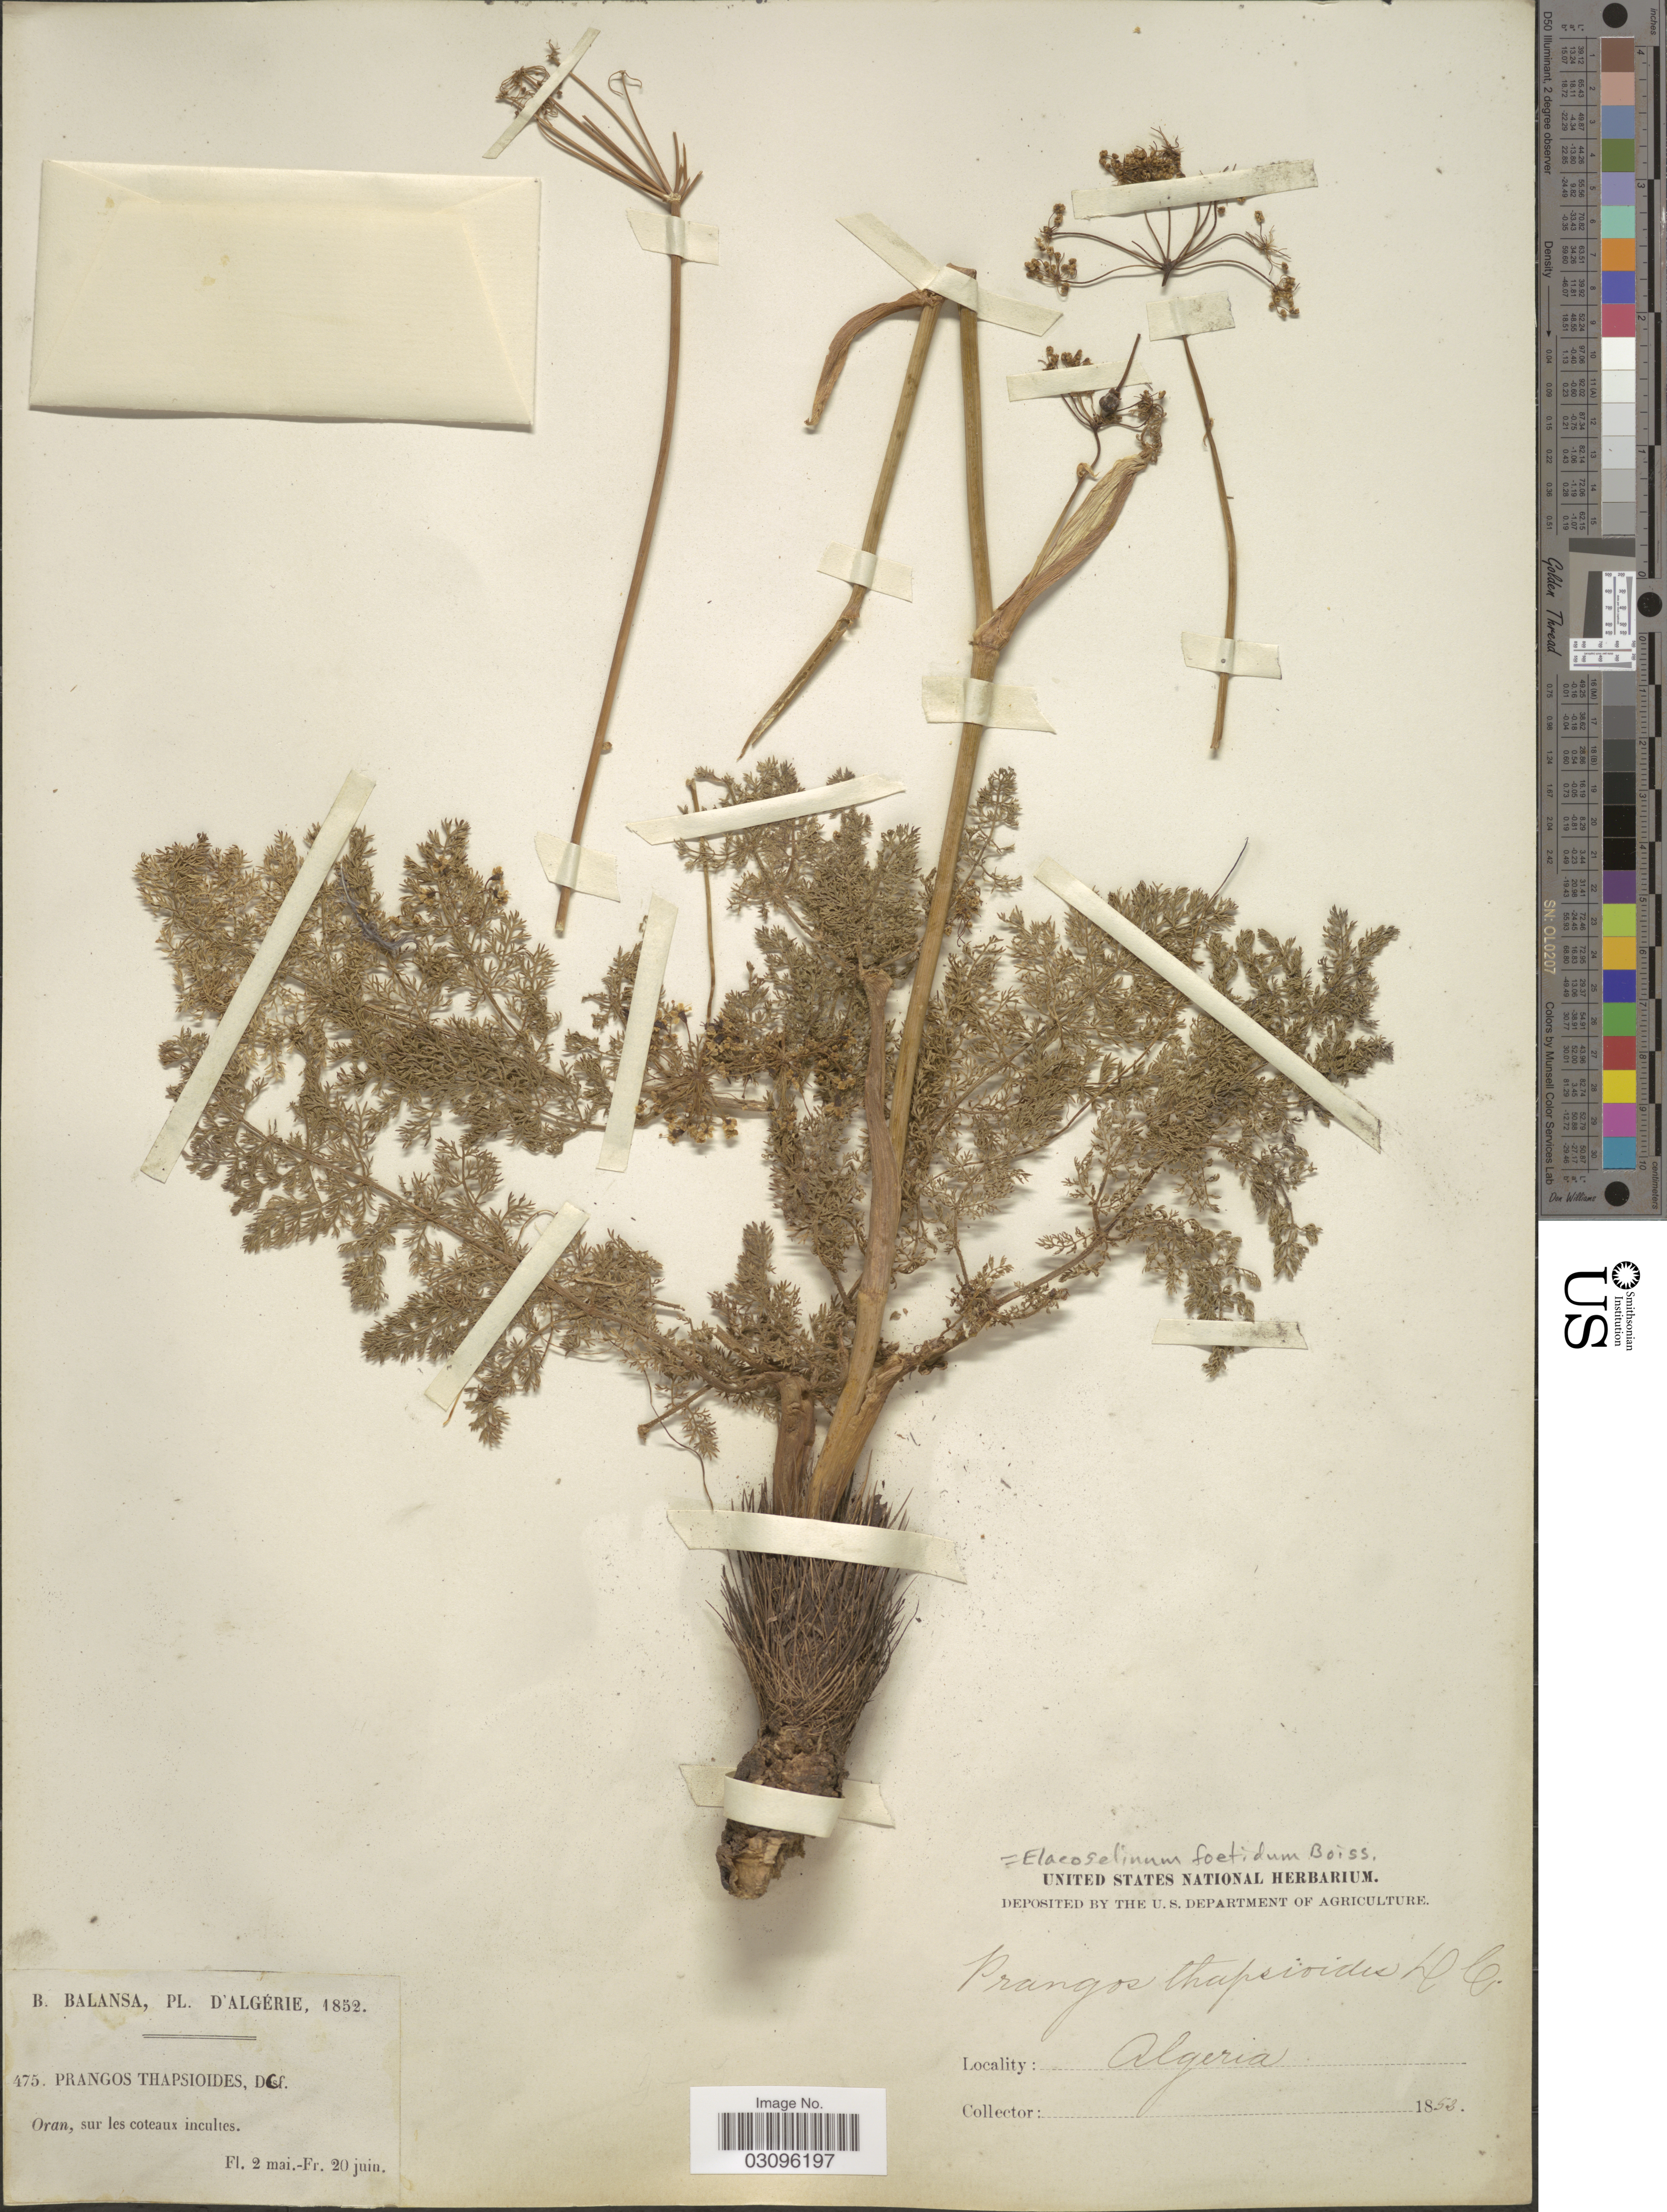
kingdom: Plantae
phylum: Tracheophyta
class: Magnoliopsida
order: Apiales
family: Apiaceae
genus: Elaeoselinum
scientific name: Elaeoselinum foetidum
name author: (L.) Boiss.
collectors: B. Balansa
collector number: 475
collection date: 1852-05-02/1852-06-20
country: Algeria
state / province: Oran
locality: Oran, sur les coteaux incultes.